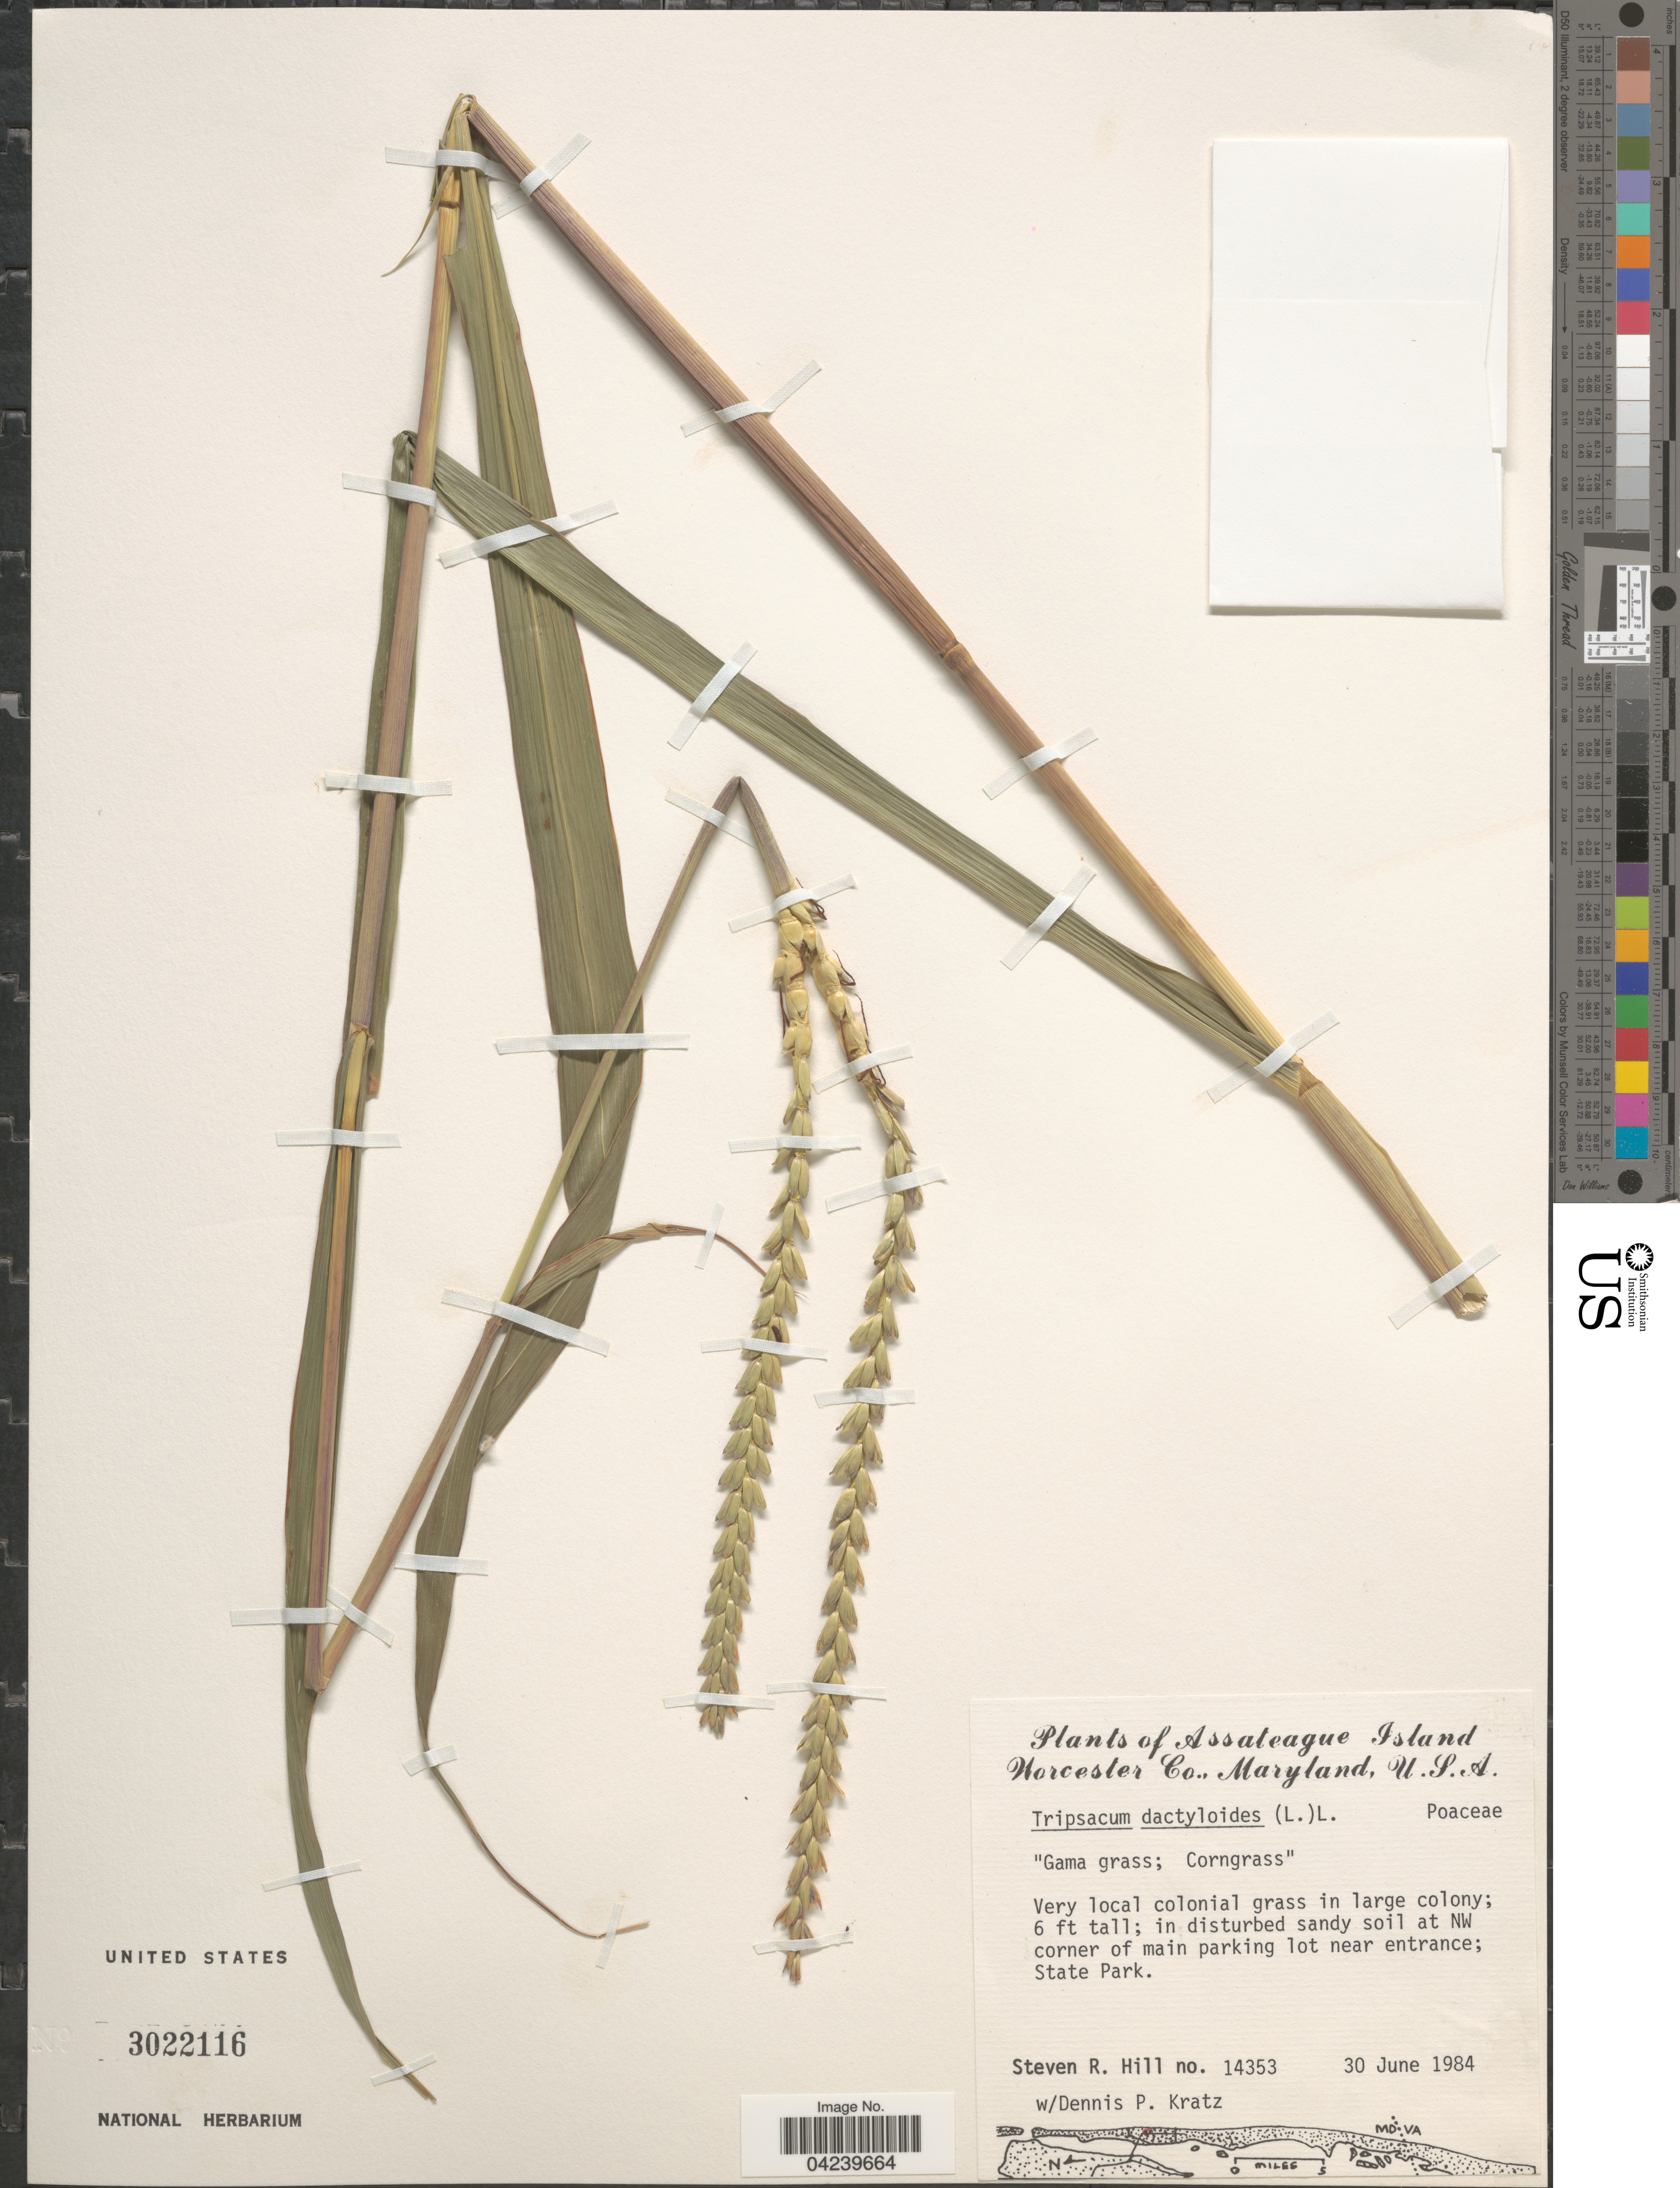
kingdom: Plantae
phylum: Tracheophyta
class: Liliopsida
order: Poales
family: Poaceae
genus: Tripsacum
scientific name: Tripsacum dactyloides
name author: (L.) L.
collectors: S. R. Hill & D. Kratz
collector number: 14353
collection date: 1984-06-30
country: United States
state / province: Maryland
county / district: Worcester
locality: Assateague Island. Worcester Co. In disturbed sandy soil at NW corner of main parking lot near entrance; State Park.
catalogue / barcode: US 3022116